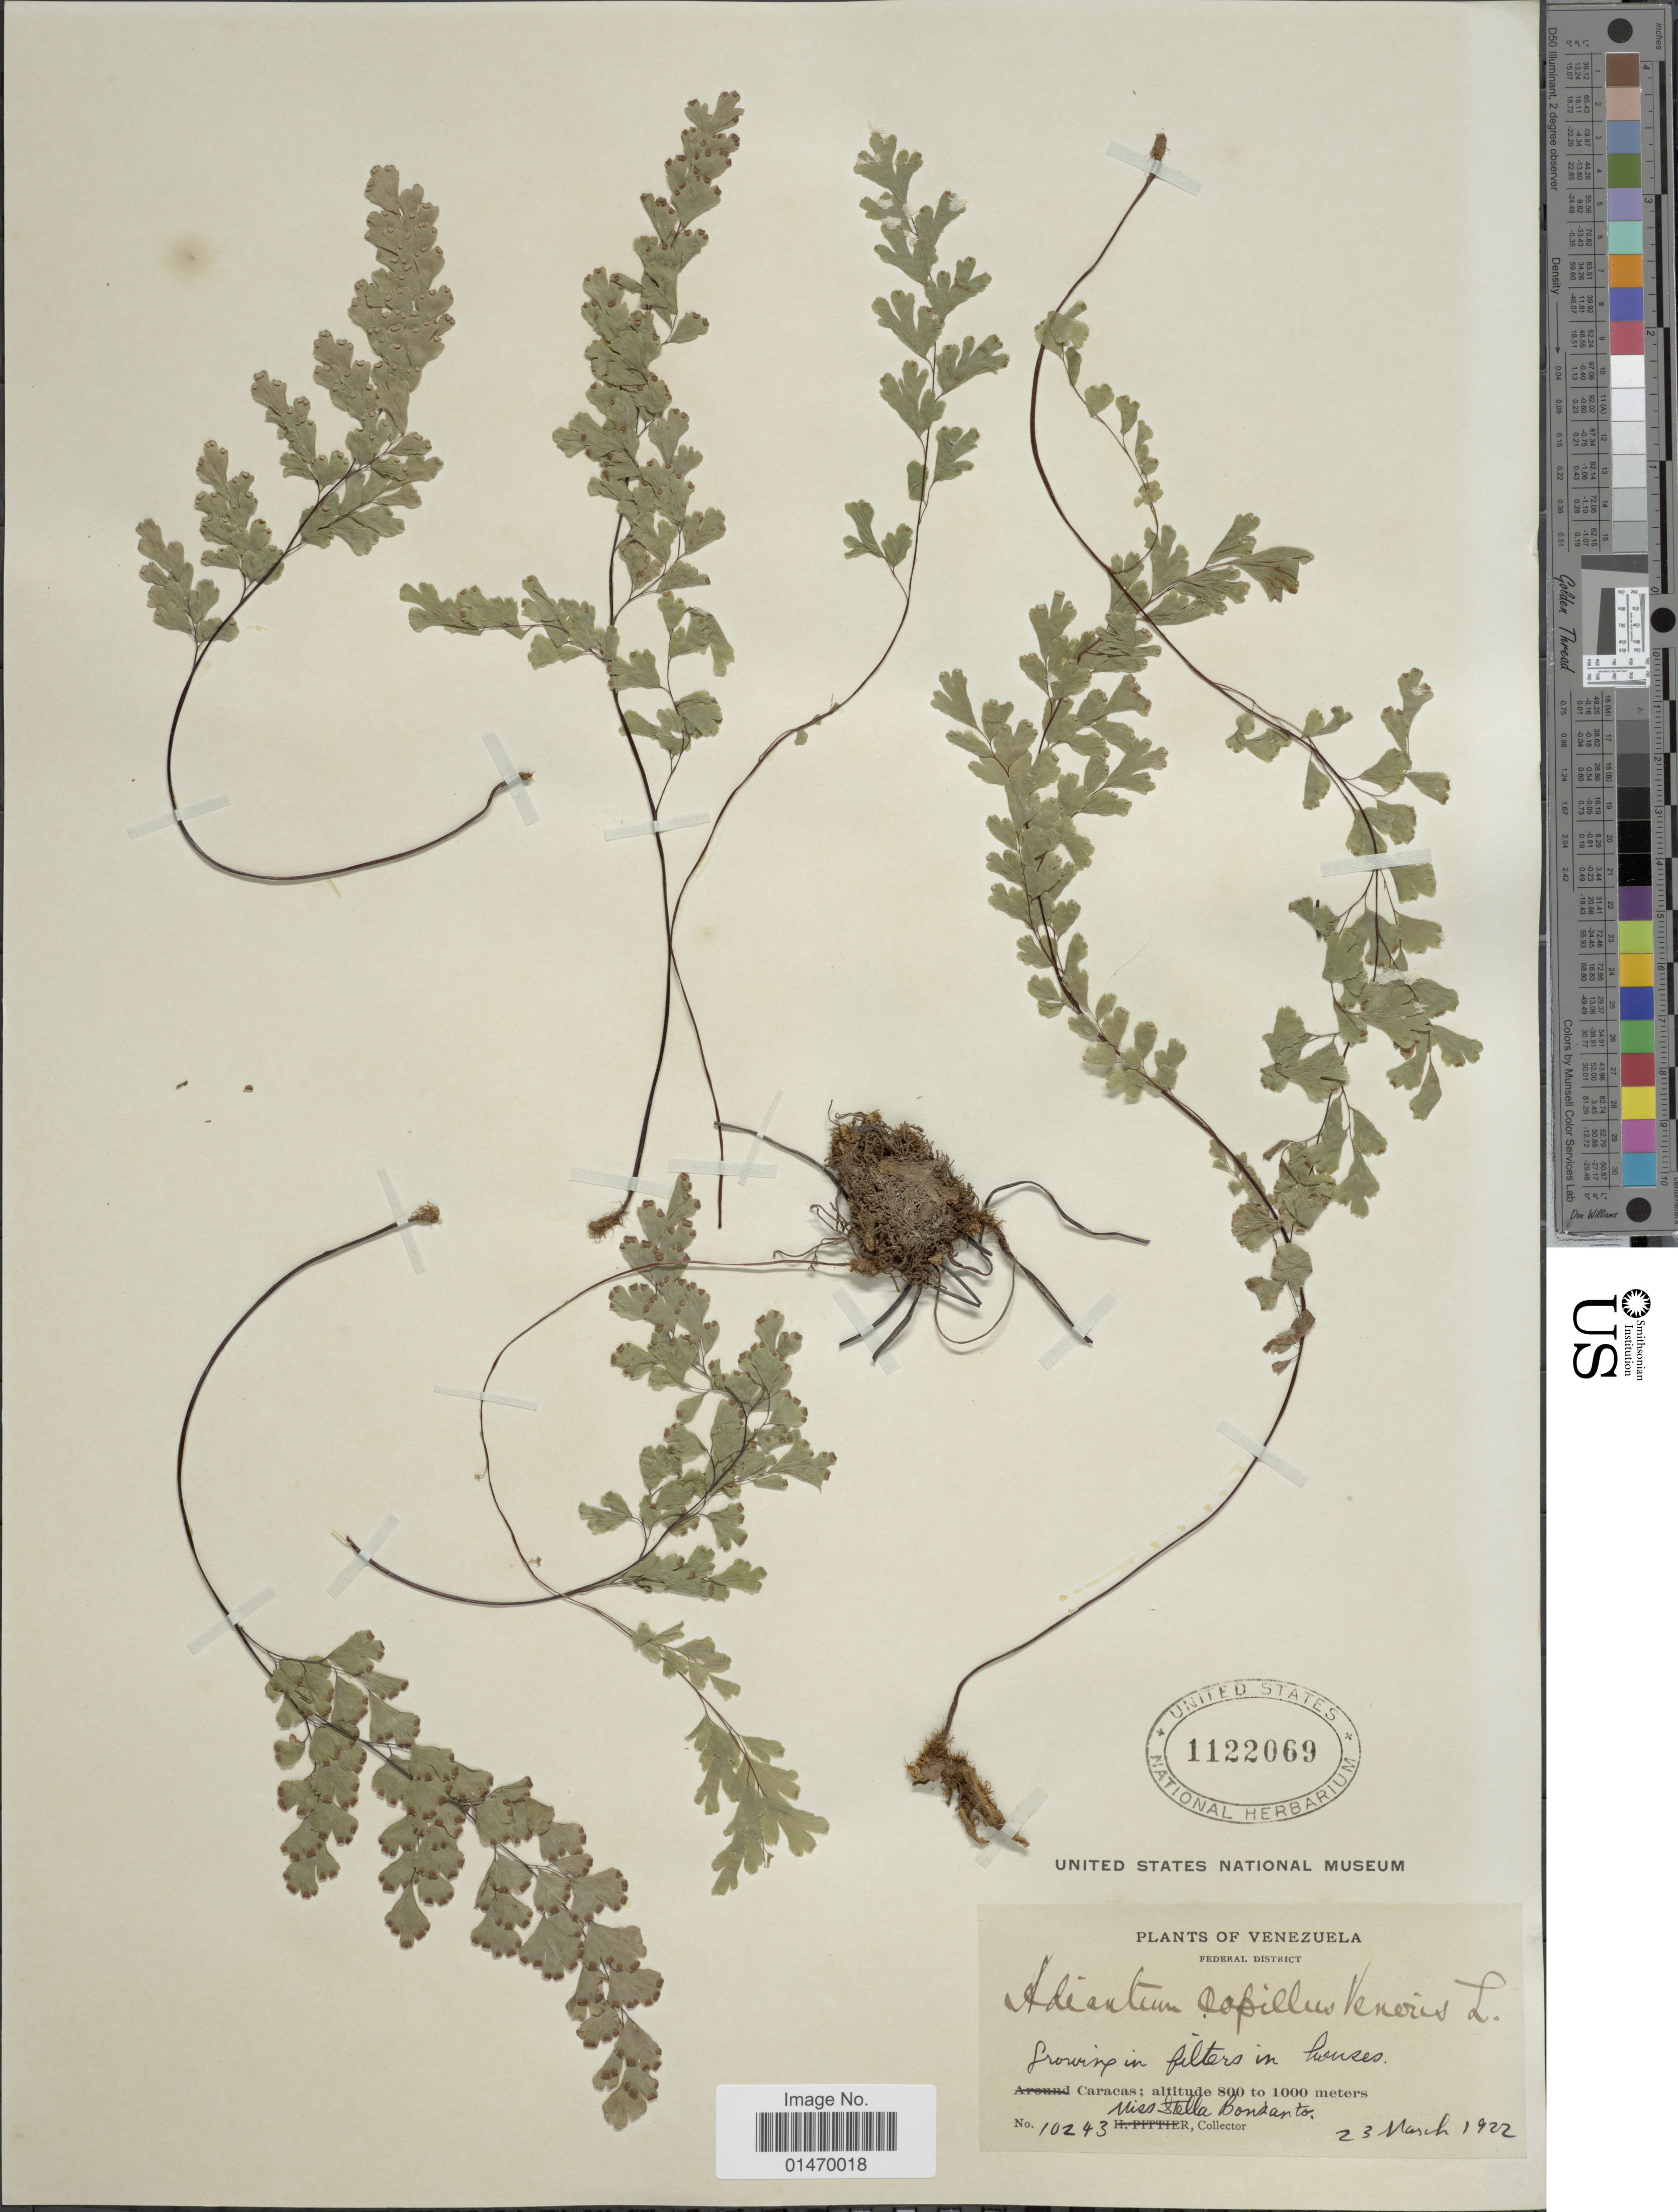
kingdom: Plantae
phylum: Tracheophyta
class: Polypodiopsida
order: Polypodiales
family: Pteridaceae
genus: Adiantum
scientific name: Adiantum capillus-veneris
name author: L.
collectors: S. Bonzanto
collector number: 10243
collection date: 1922-03-23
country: Venezuela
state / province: Distrito Federal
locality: Federal District, Caracas.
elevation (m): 800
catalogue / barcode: US 1122069